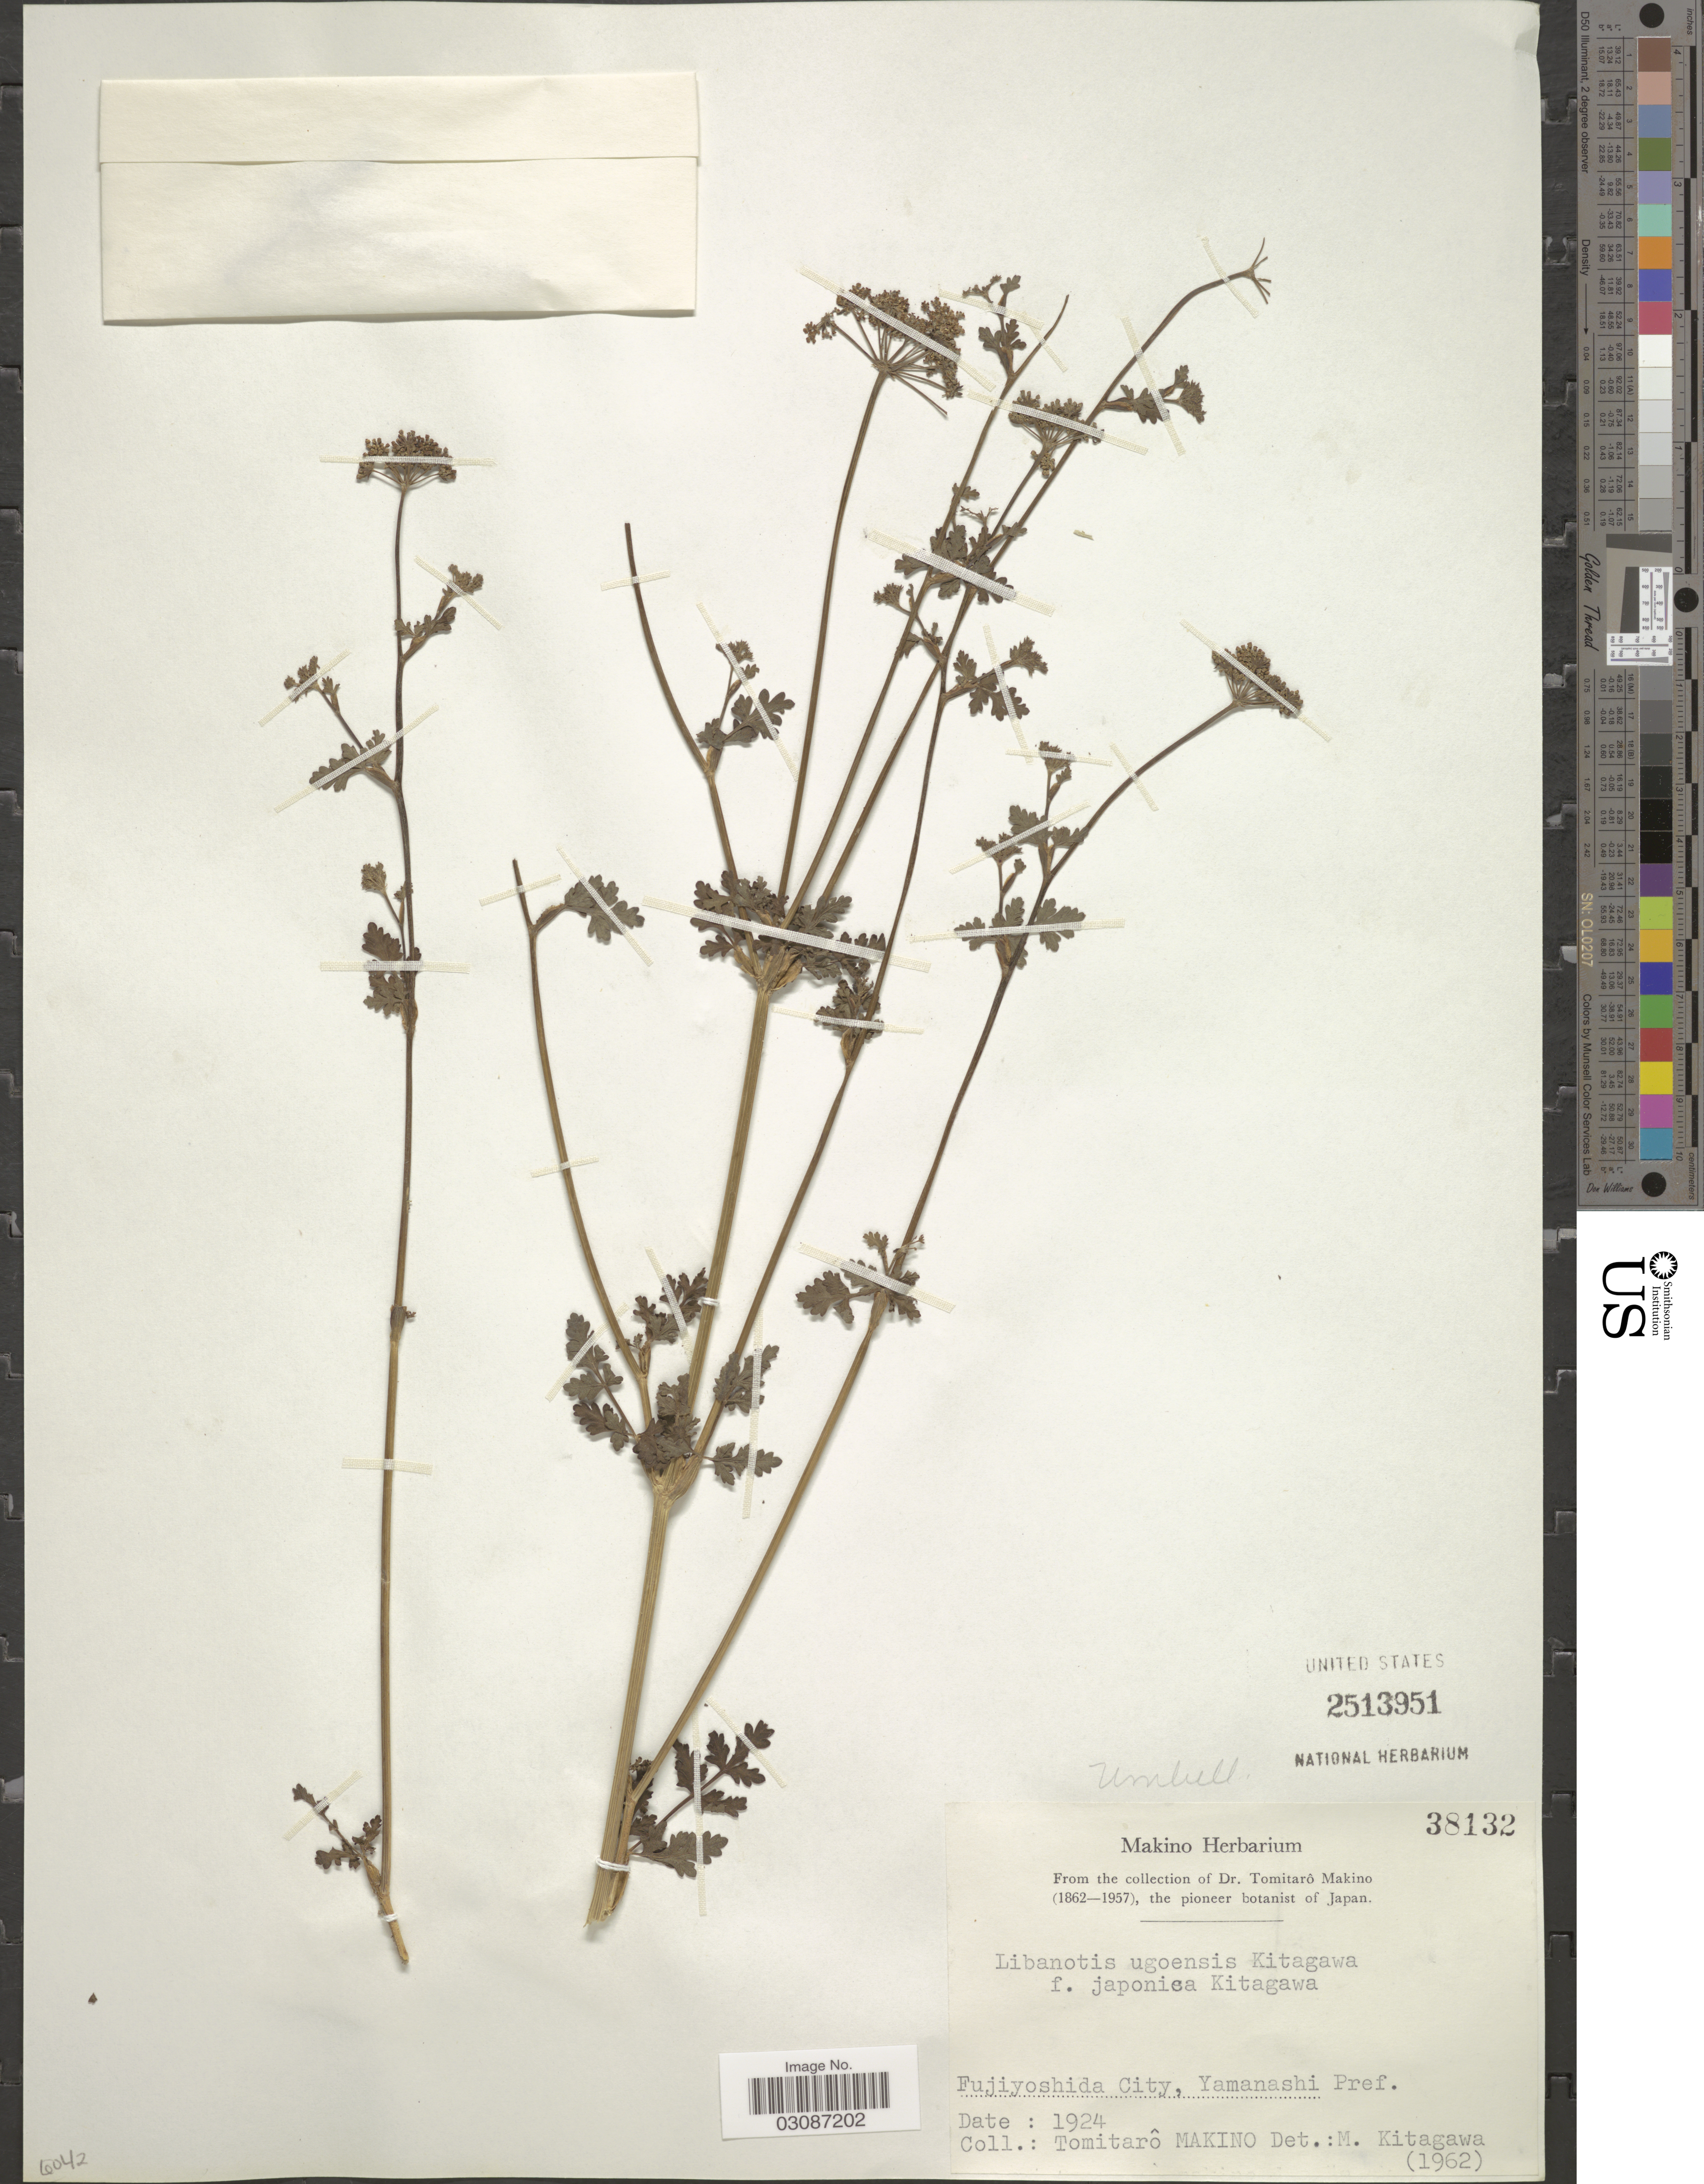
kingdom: Plantae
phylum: Tracheophyta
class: Magnoliopsida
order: Apiales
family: Apiaceae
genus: Libanotis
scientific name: Libanotis ugoensis var. japonica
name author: (Boiss.) T. Yamaz.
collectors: T. Makino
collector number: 38132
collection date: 1924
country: Japan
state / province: Yamanasi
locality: Fujiyoshida City, Yamanashi Pref.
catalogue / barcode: US 2513951